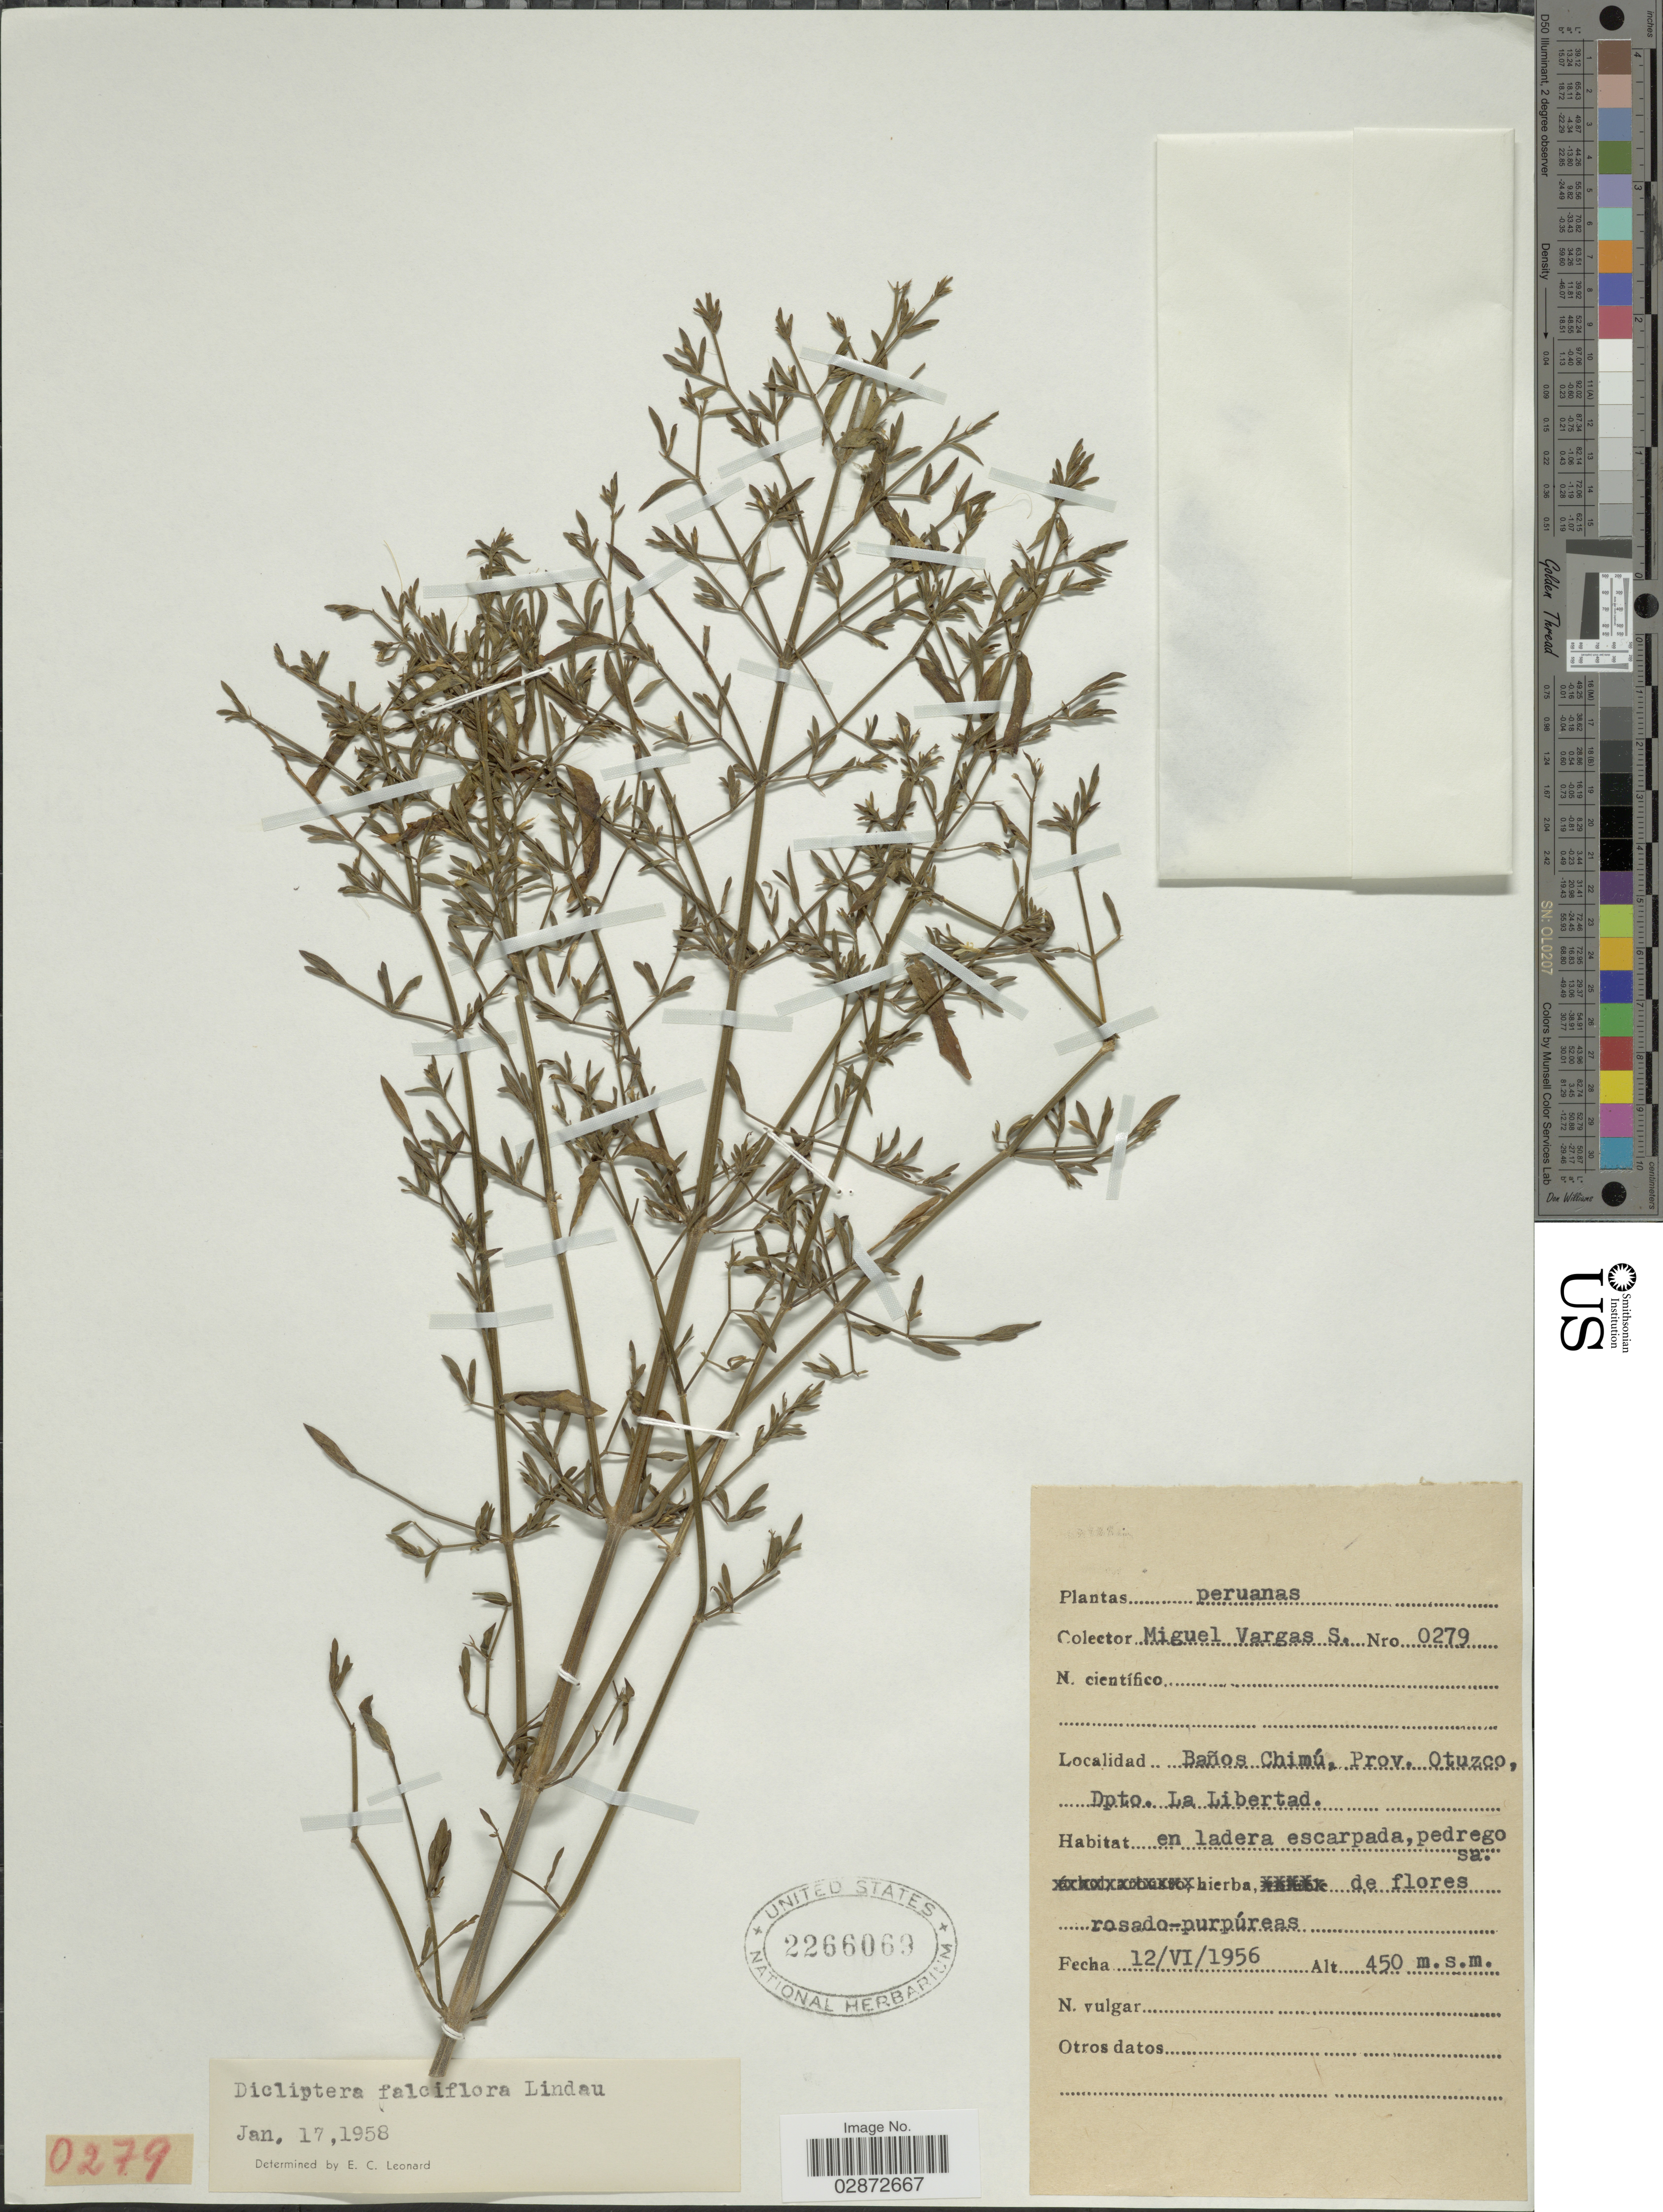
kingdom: Plantae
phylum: Tracheophyta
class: Magnoliopsida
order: Lamiales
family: Acanthaceae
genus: Dicliptera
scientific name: Dicliptera sp.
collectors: M. Vargas S.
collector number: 0279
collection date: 1956-06-12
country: Peru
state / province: La Libertad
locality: Baños Chimú. Prov. Otuzco, Dpto. La Libertad.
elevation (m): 450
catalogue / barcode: US 2266063